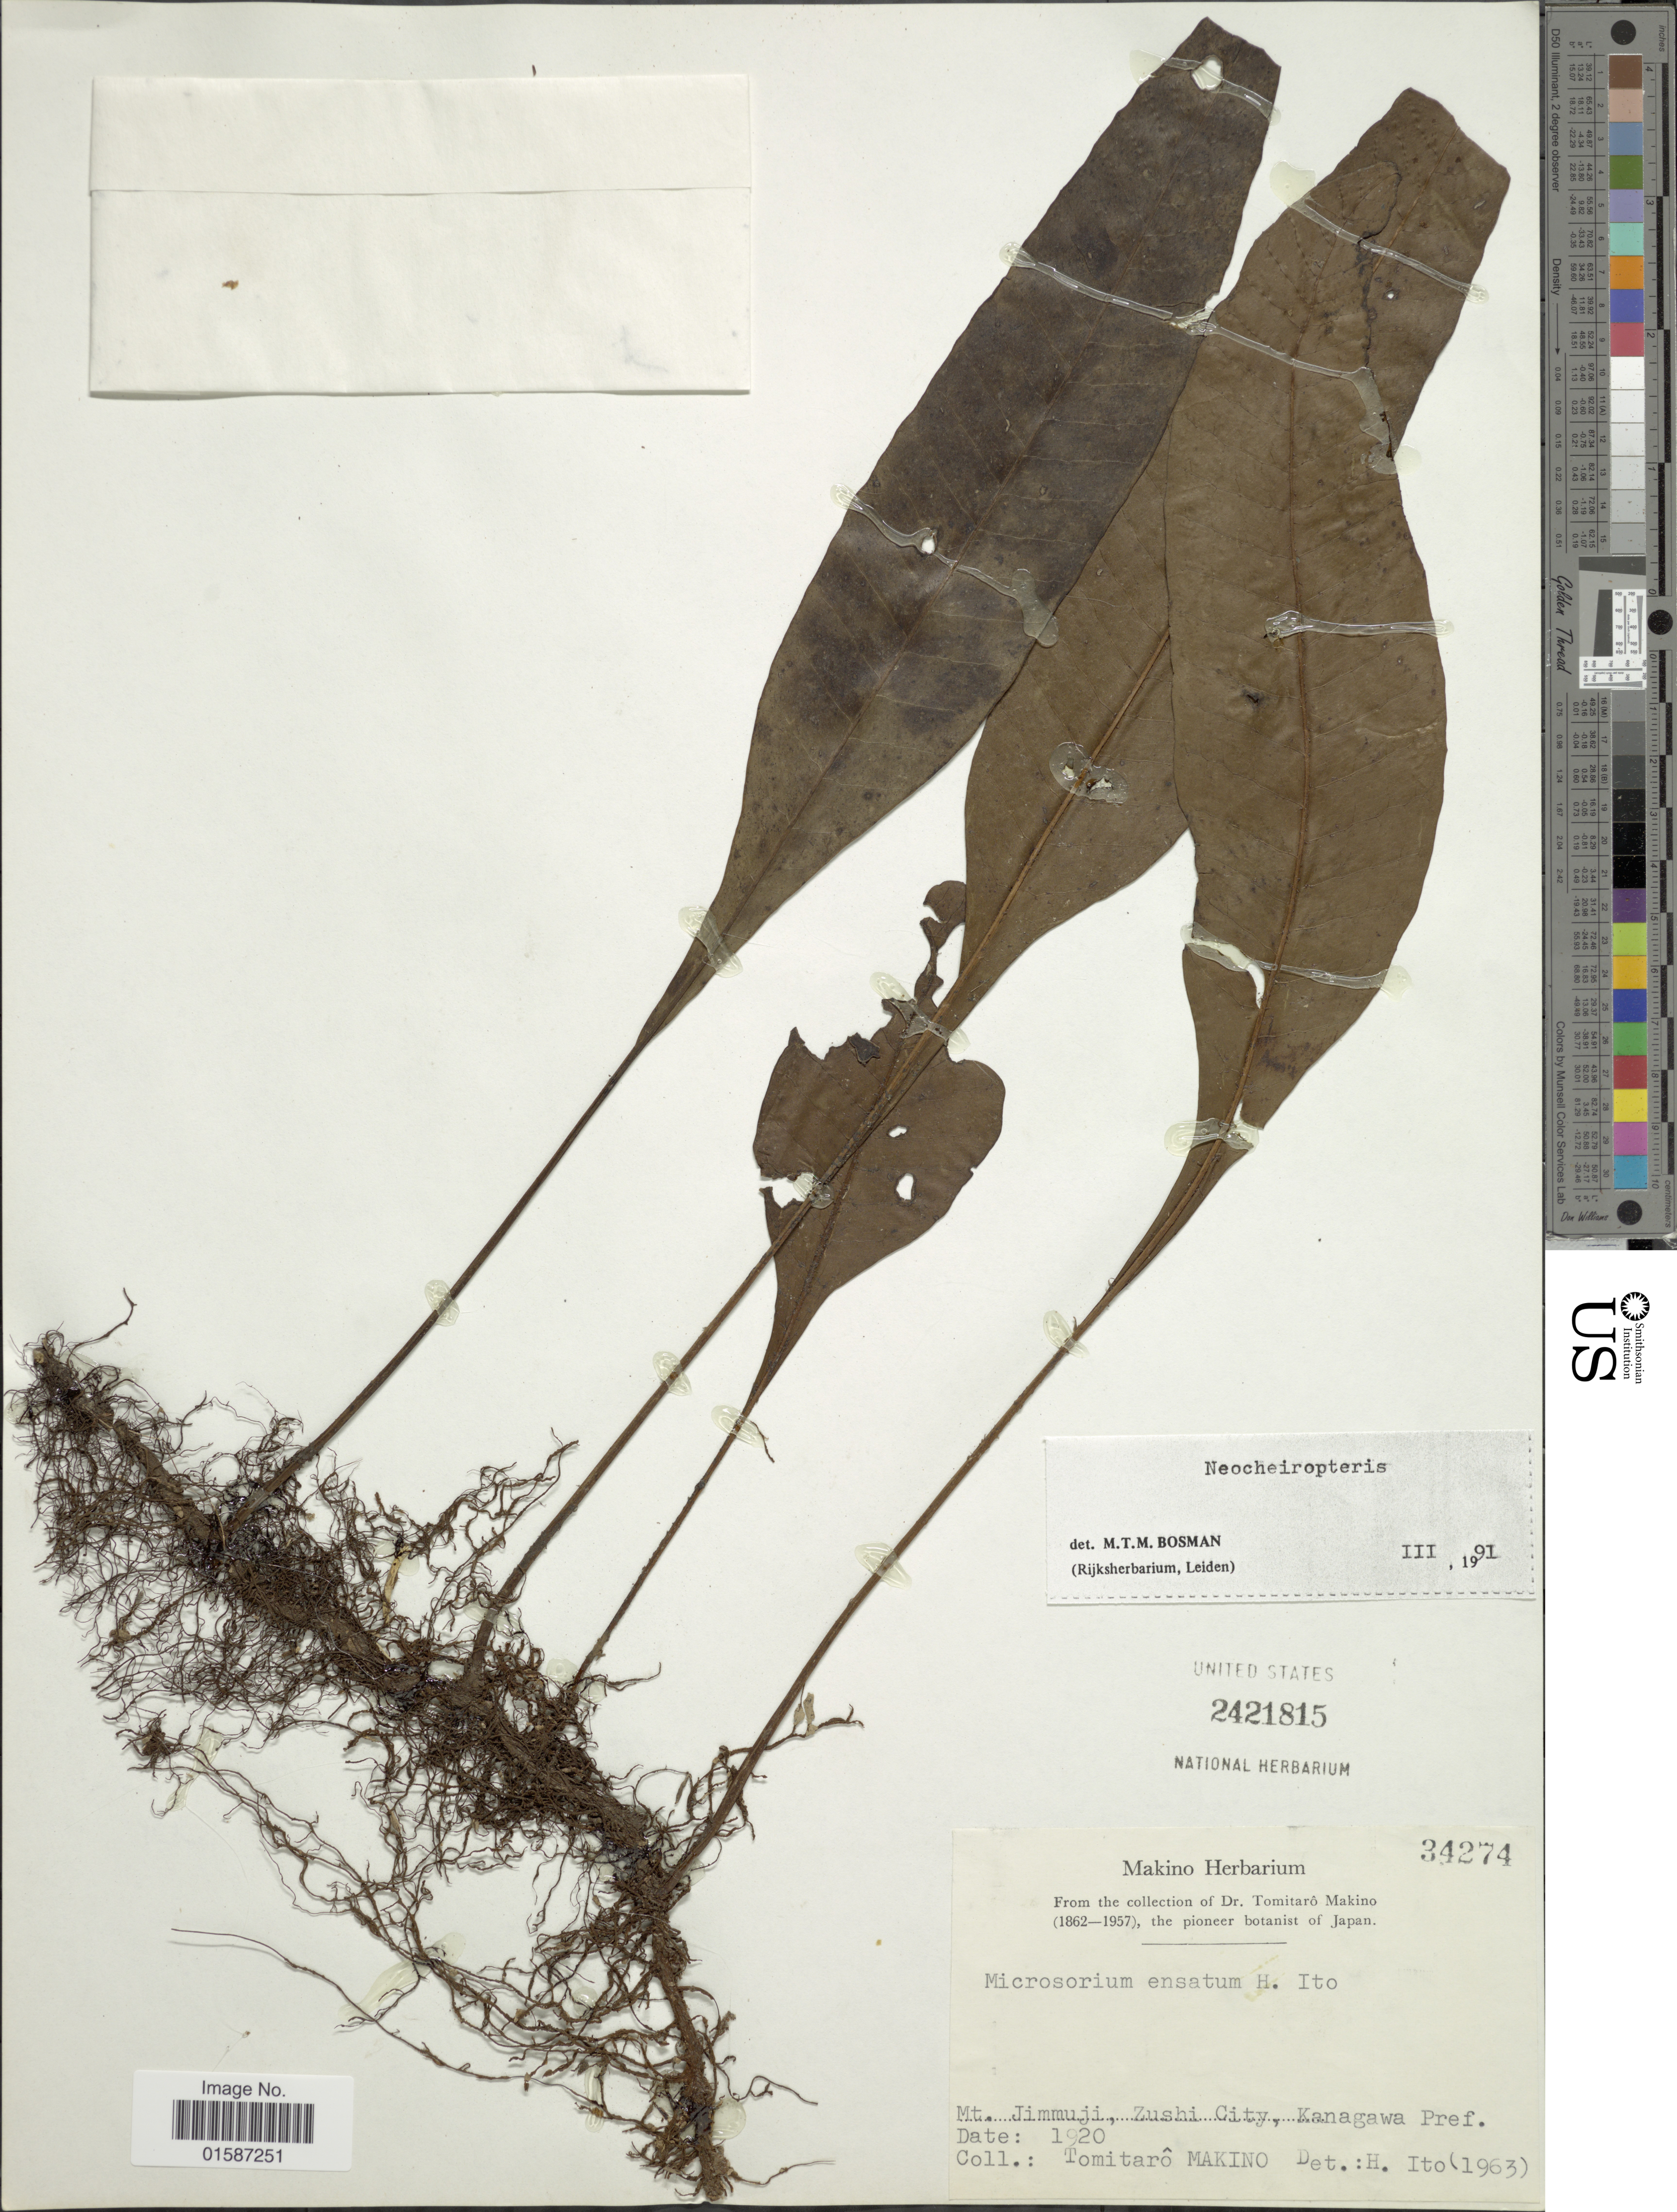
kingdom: Plantae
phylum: Tracheophyta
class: Polypodiopsida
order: Polypodiales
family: Polypodiaceae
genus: Neolepisorus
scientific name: Neolepisorus ensatus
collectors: T. Makino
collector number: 34274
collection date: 1920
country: Japan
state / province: Kanagawa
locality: Mt. Jimmuji, Zushi City, Kanagawa Pref.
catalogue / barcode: US 2421815